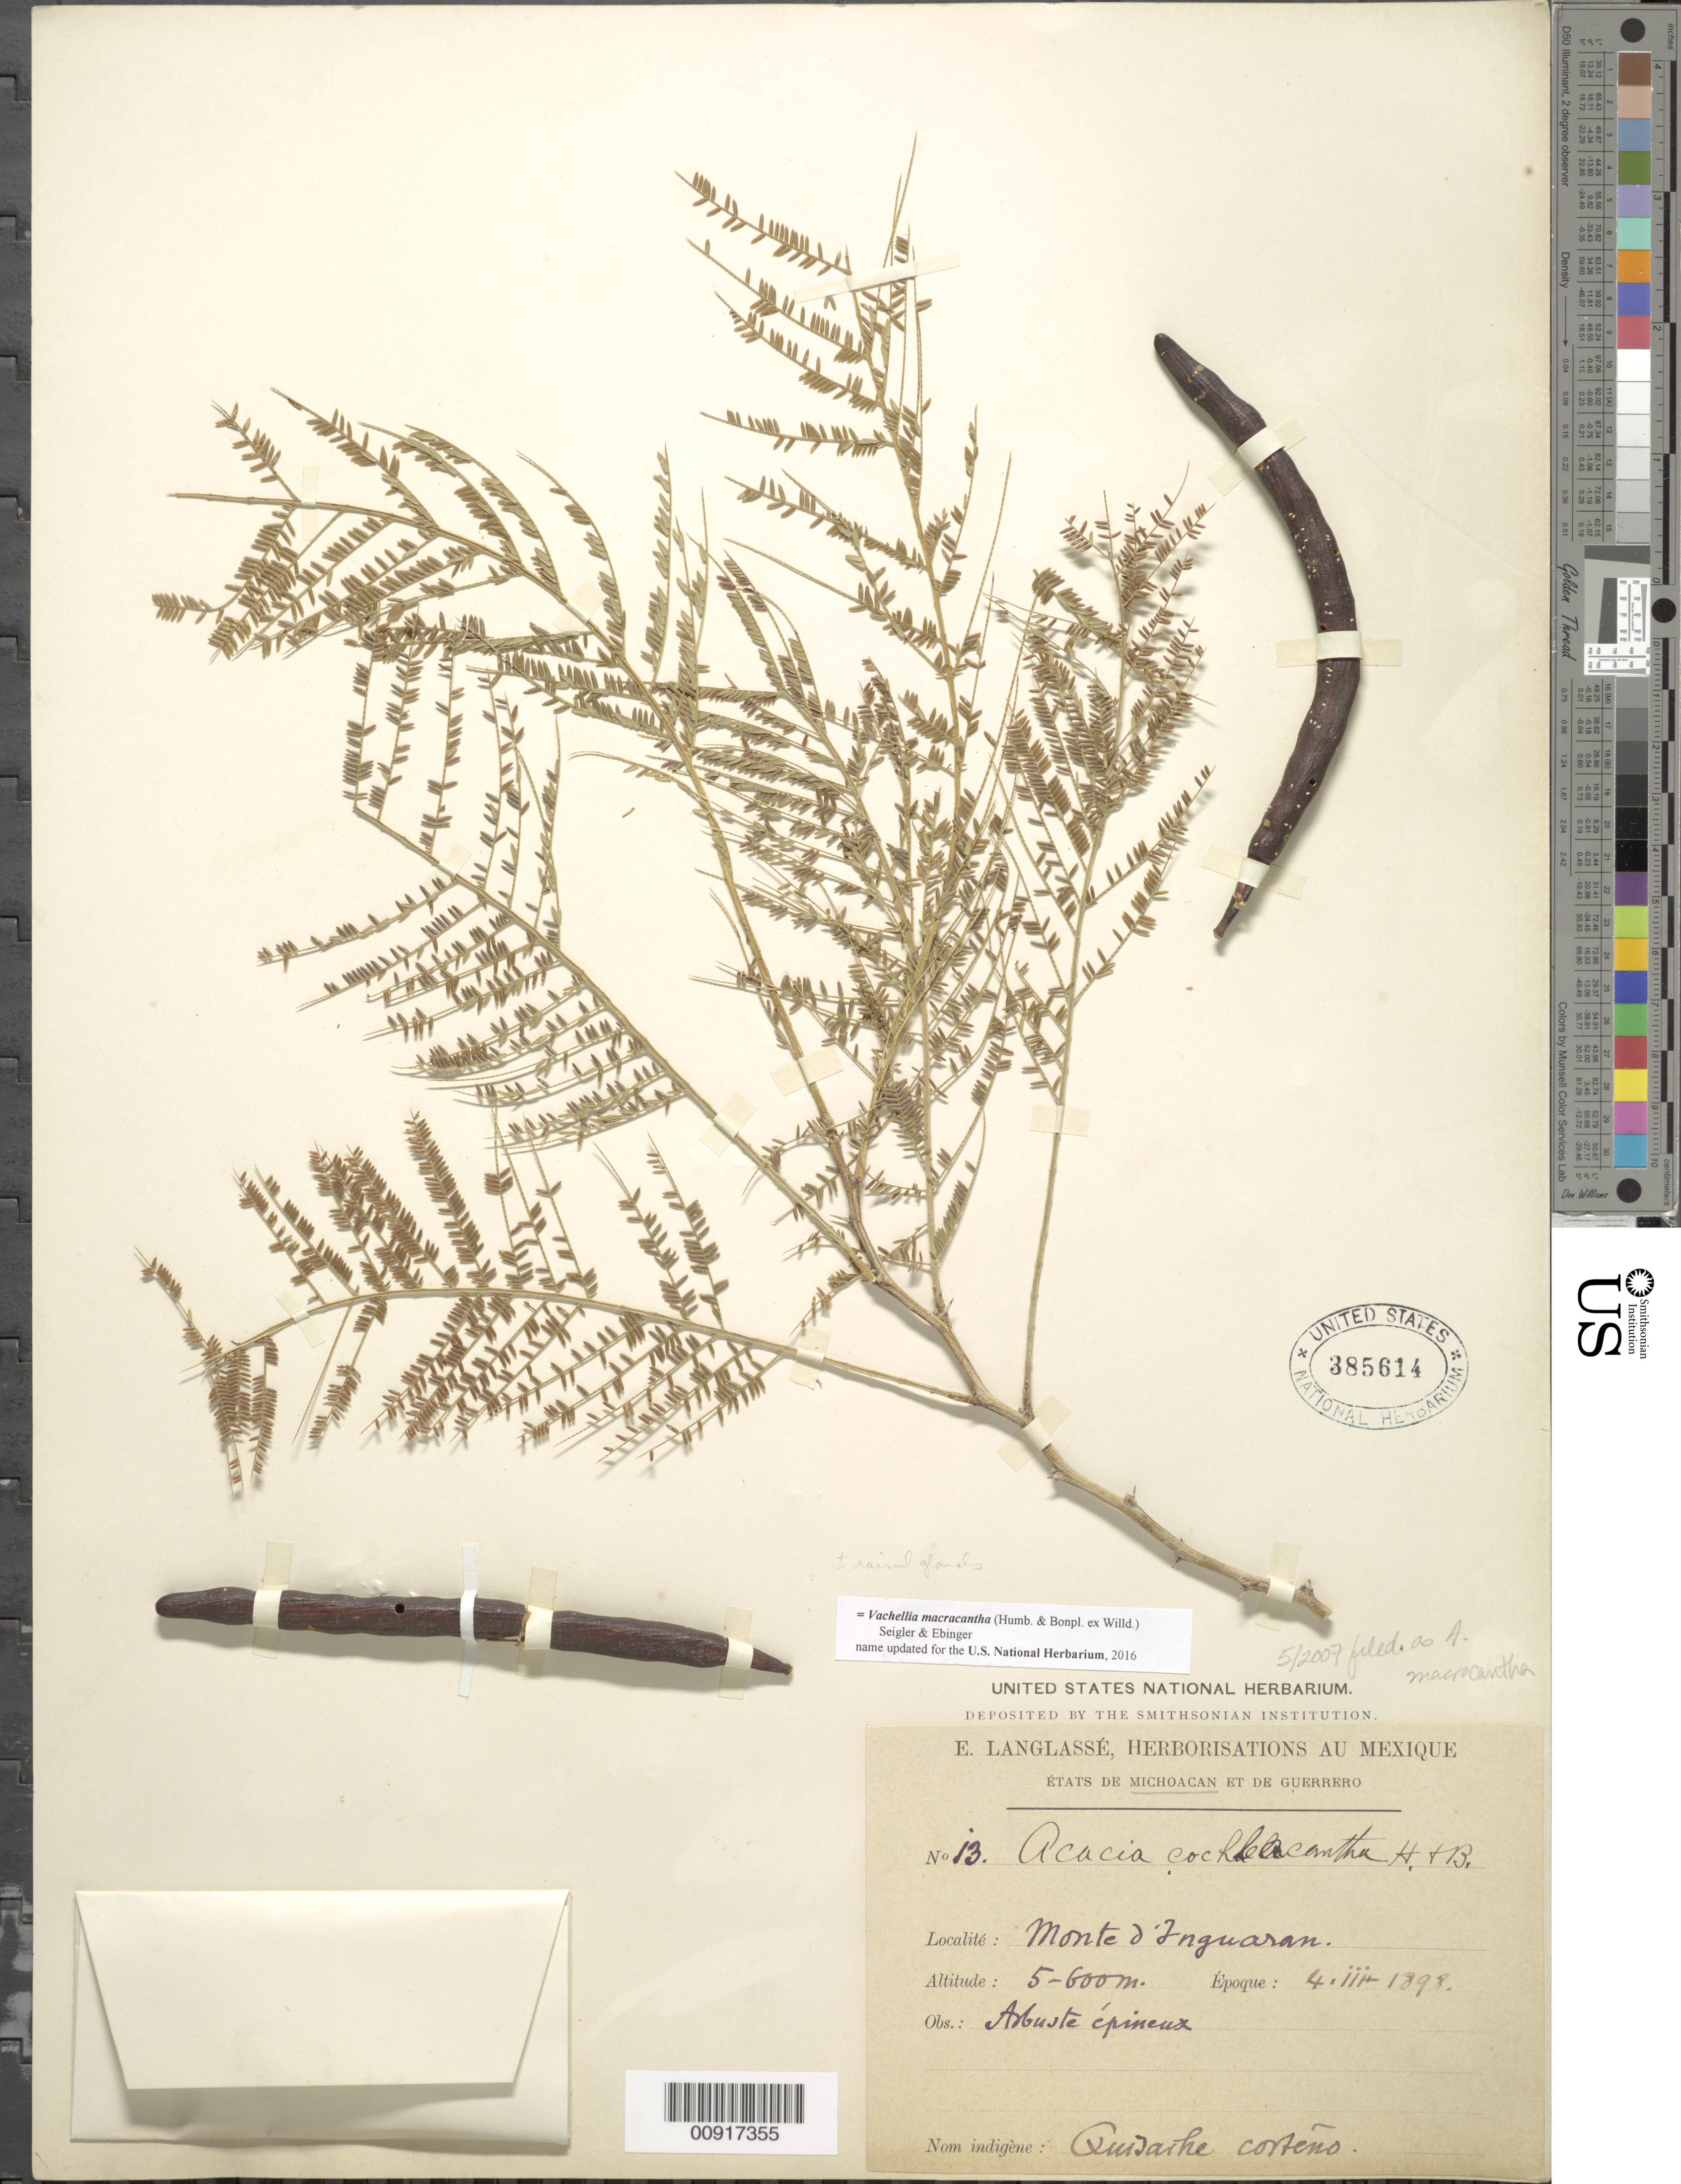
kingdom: Plantae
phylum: Tracheophyta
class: Magnoliopsida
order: Fabales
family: Fabaceae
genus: Vachellia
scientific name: Vachellia macracantha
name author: (Humb. & Bonpl. ex Willd.) Seigler & Ebinger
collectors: E. Langlassé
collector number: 13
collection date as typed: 04 Mar 1898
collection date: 1898-03-04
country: Mexico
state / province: Michoacán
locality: Monte d' Inguaran.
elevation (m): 600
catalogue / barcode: US 385614